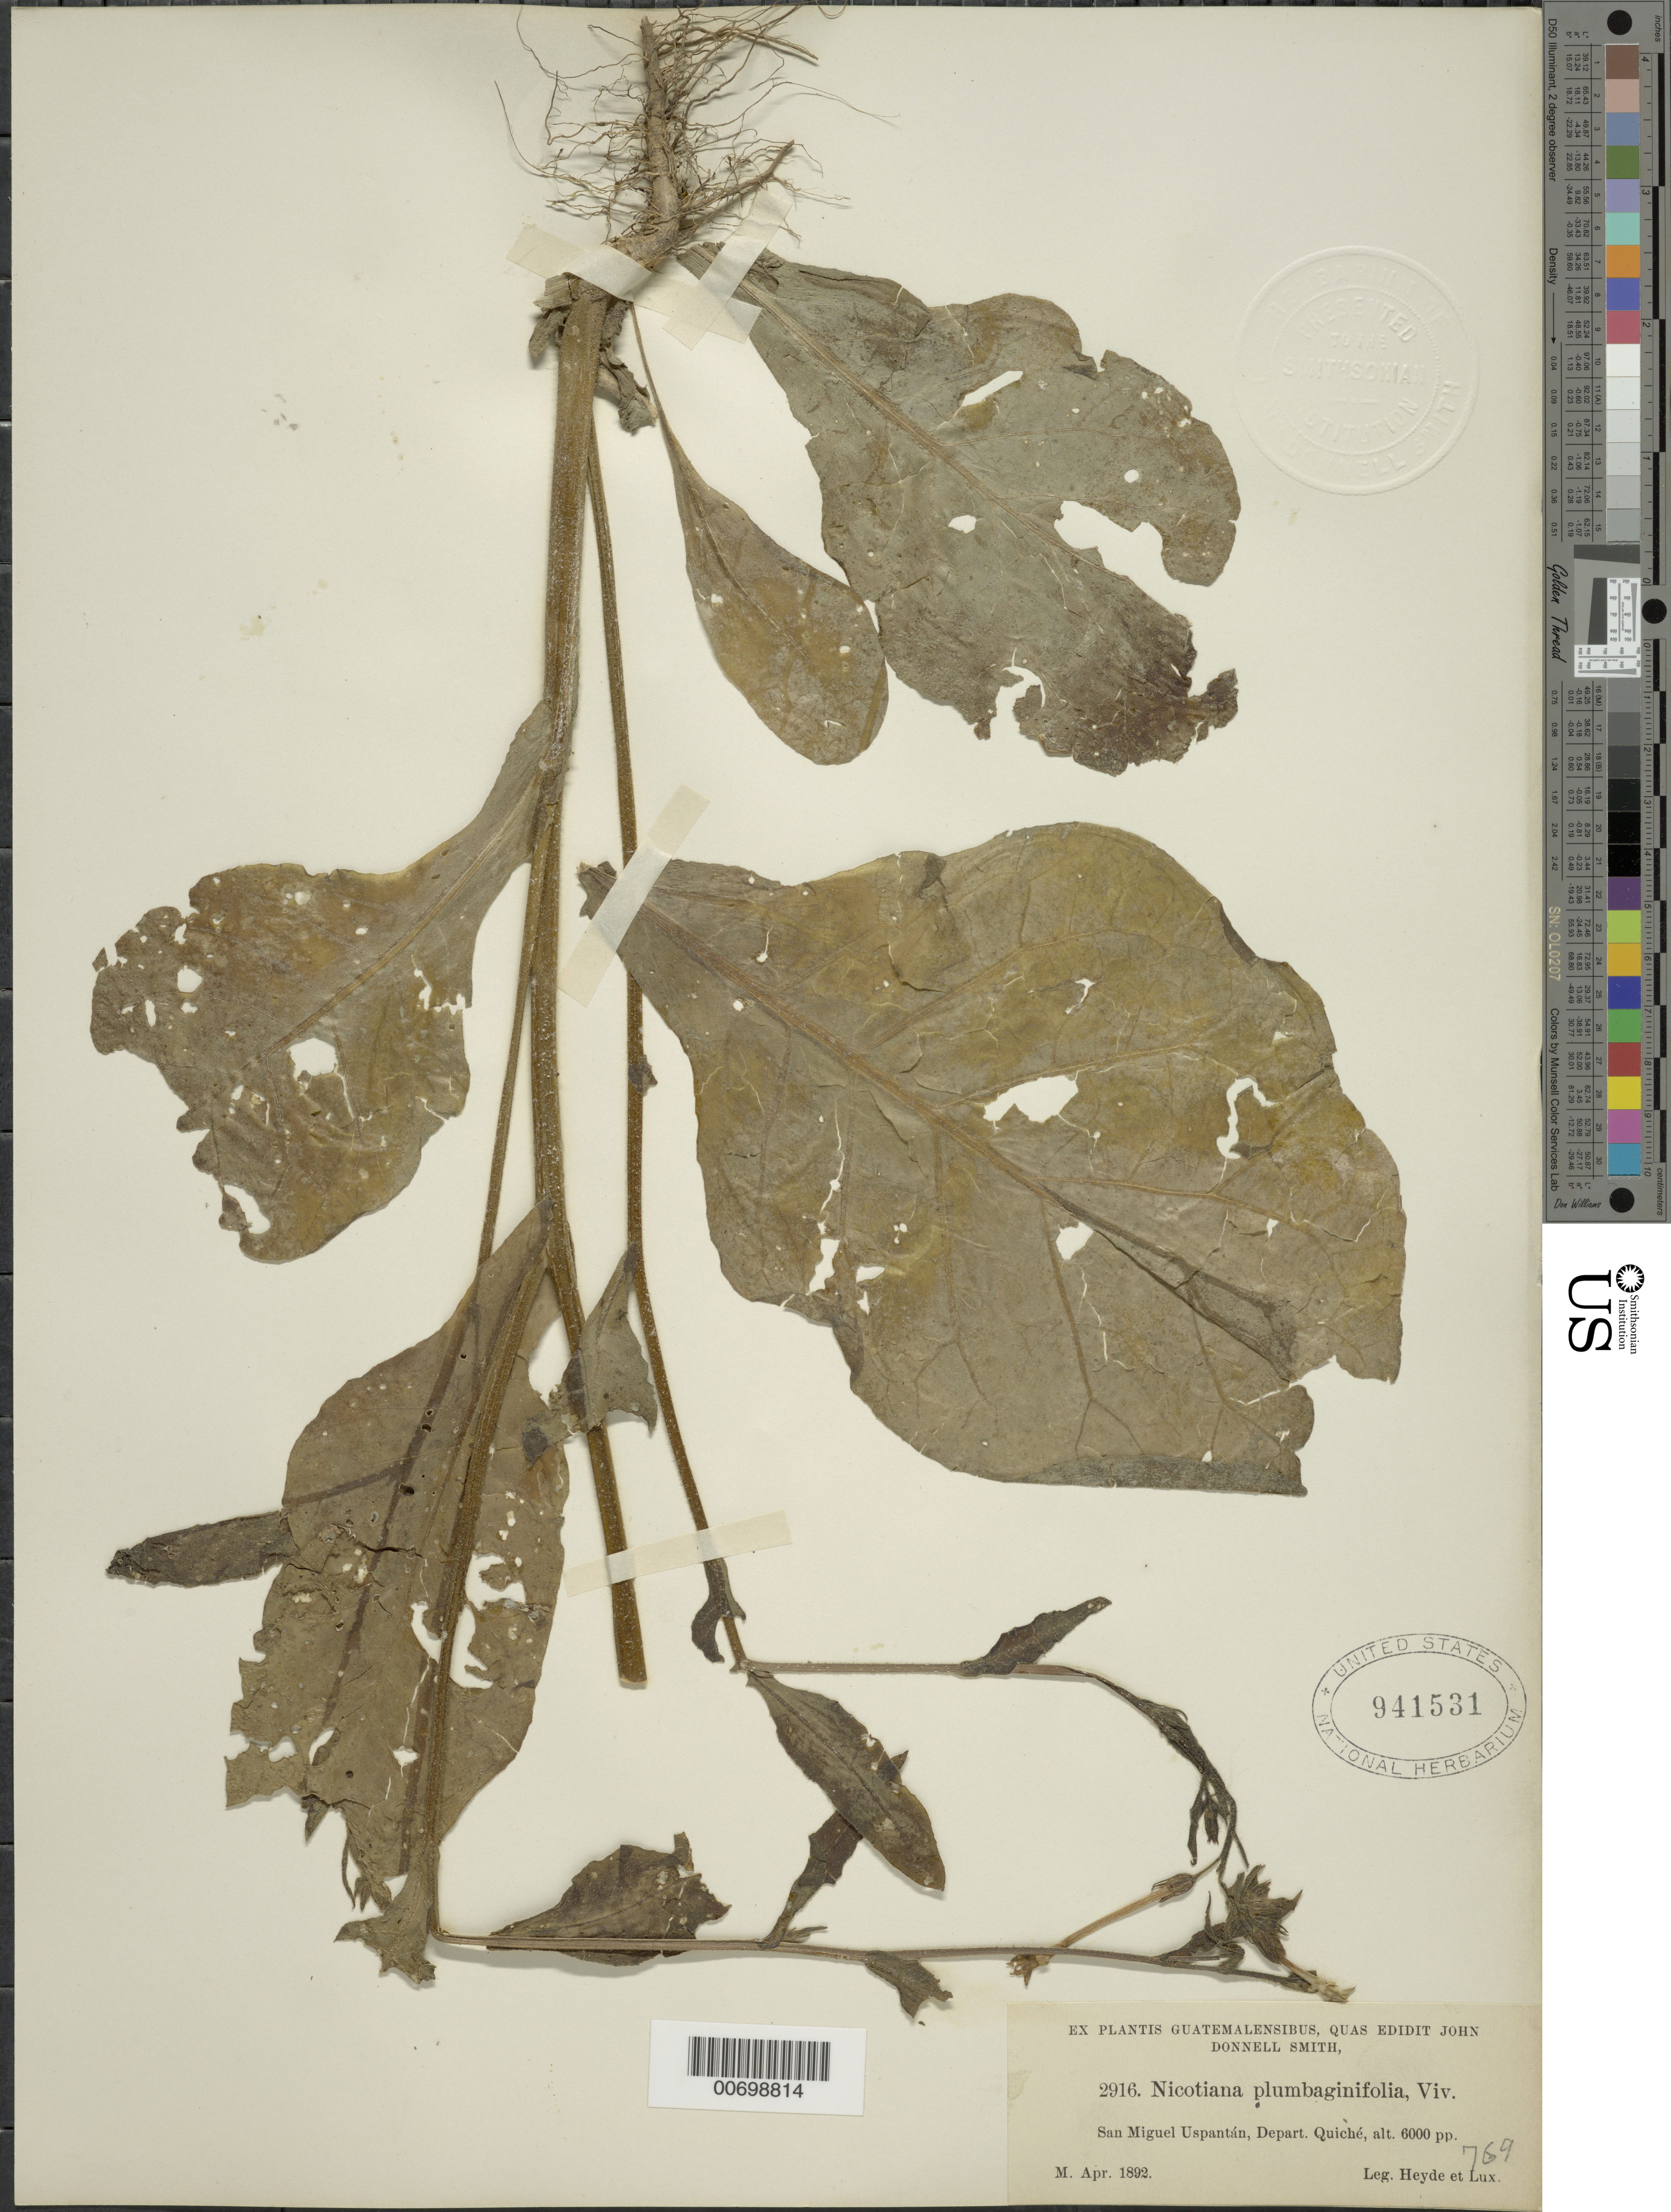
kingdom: Plantae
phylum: Tracheophyta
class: Magnoliopsida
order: Solanales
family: Solanaceae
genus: Nicotiana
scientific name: Nicotiana plumbaginifolia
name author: Viv.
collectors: E. T. Heyde & E. Lux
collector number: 2916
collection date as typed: Apr 1892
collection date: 1892-04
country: Guatemala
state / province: El Quiché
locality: San Miguel Uspantan.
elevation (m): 1829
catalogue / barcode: US 941531